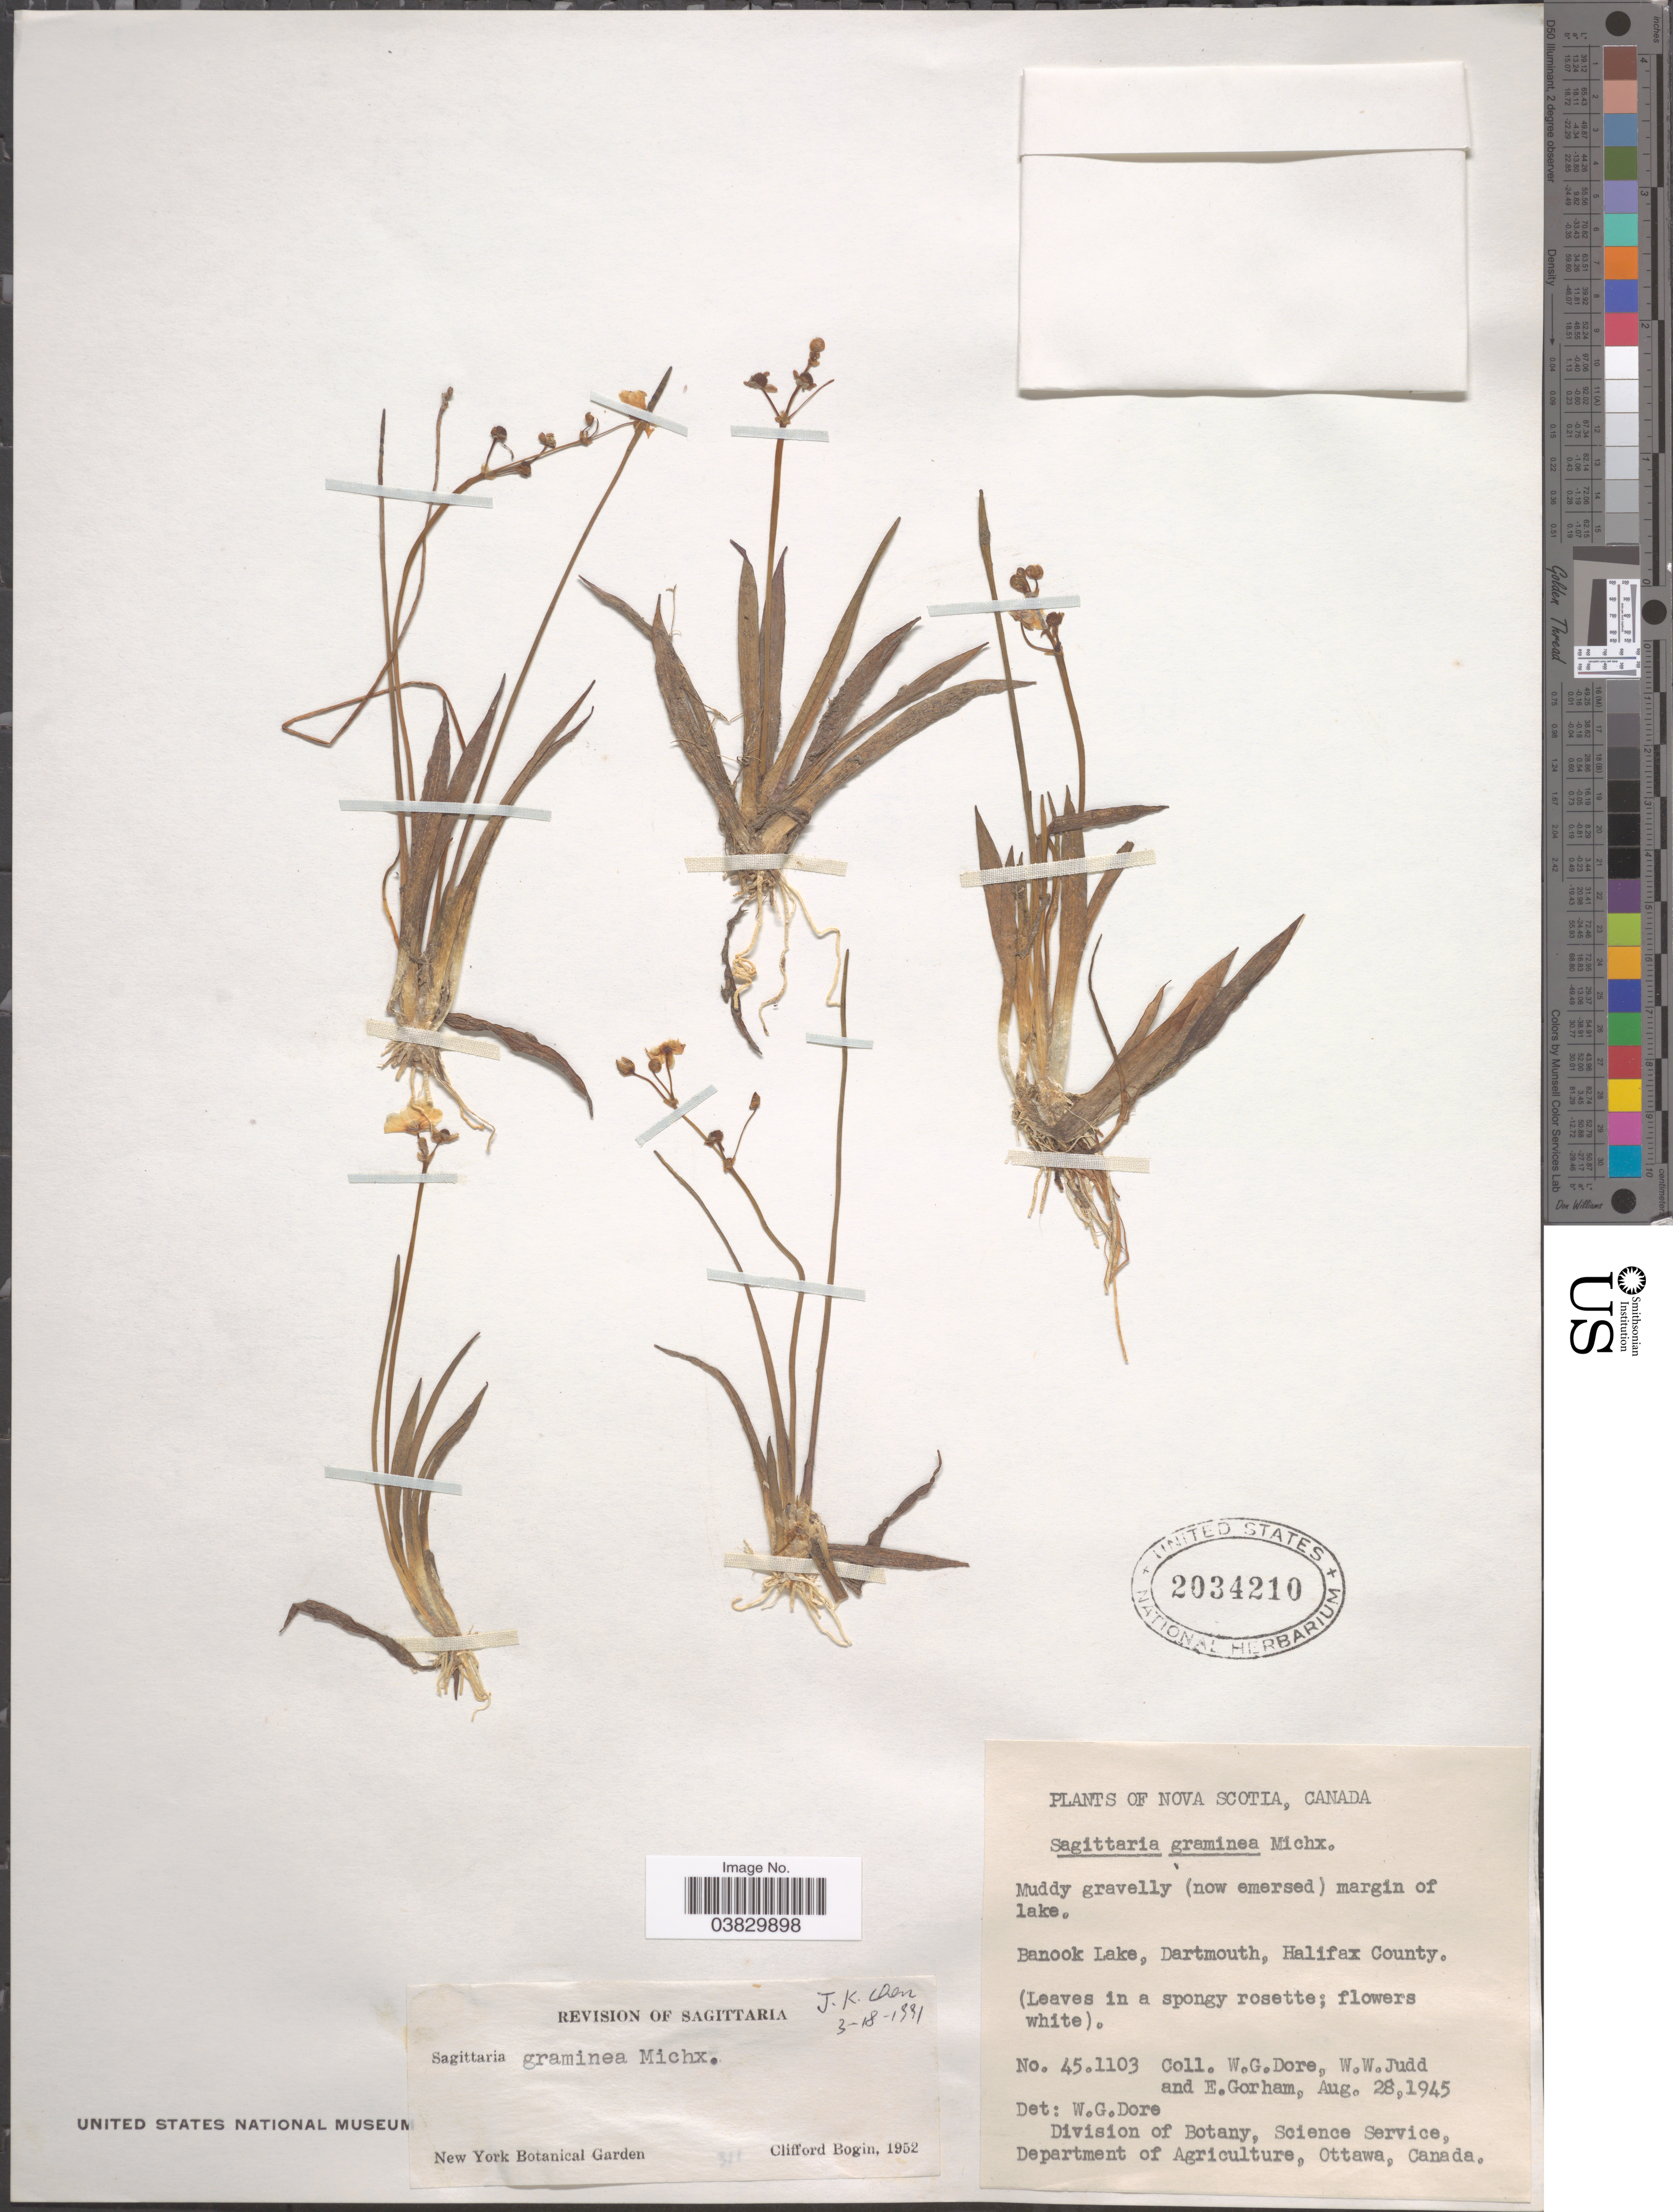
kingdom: Plantae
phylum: Tracheophyta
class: Liliopsida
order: Alismatales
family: Alismataceae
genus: Sagittaria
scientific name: Sagittaria graminea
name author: Michx.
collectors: W. Dore, W. Judd & E. Gorham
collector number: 45.1103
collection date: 1945-08-28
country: Canada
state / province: Nova Scotia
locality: Banook Lake, Dartmouth, Halifax County.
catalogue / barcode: US 2034210